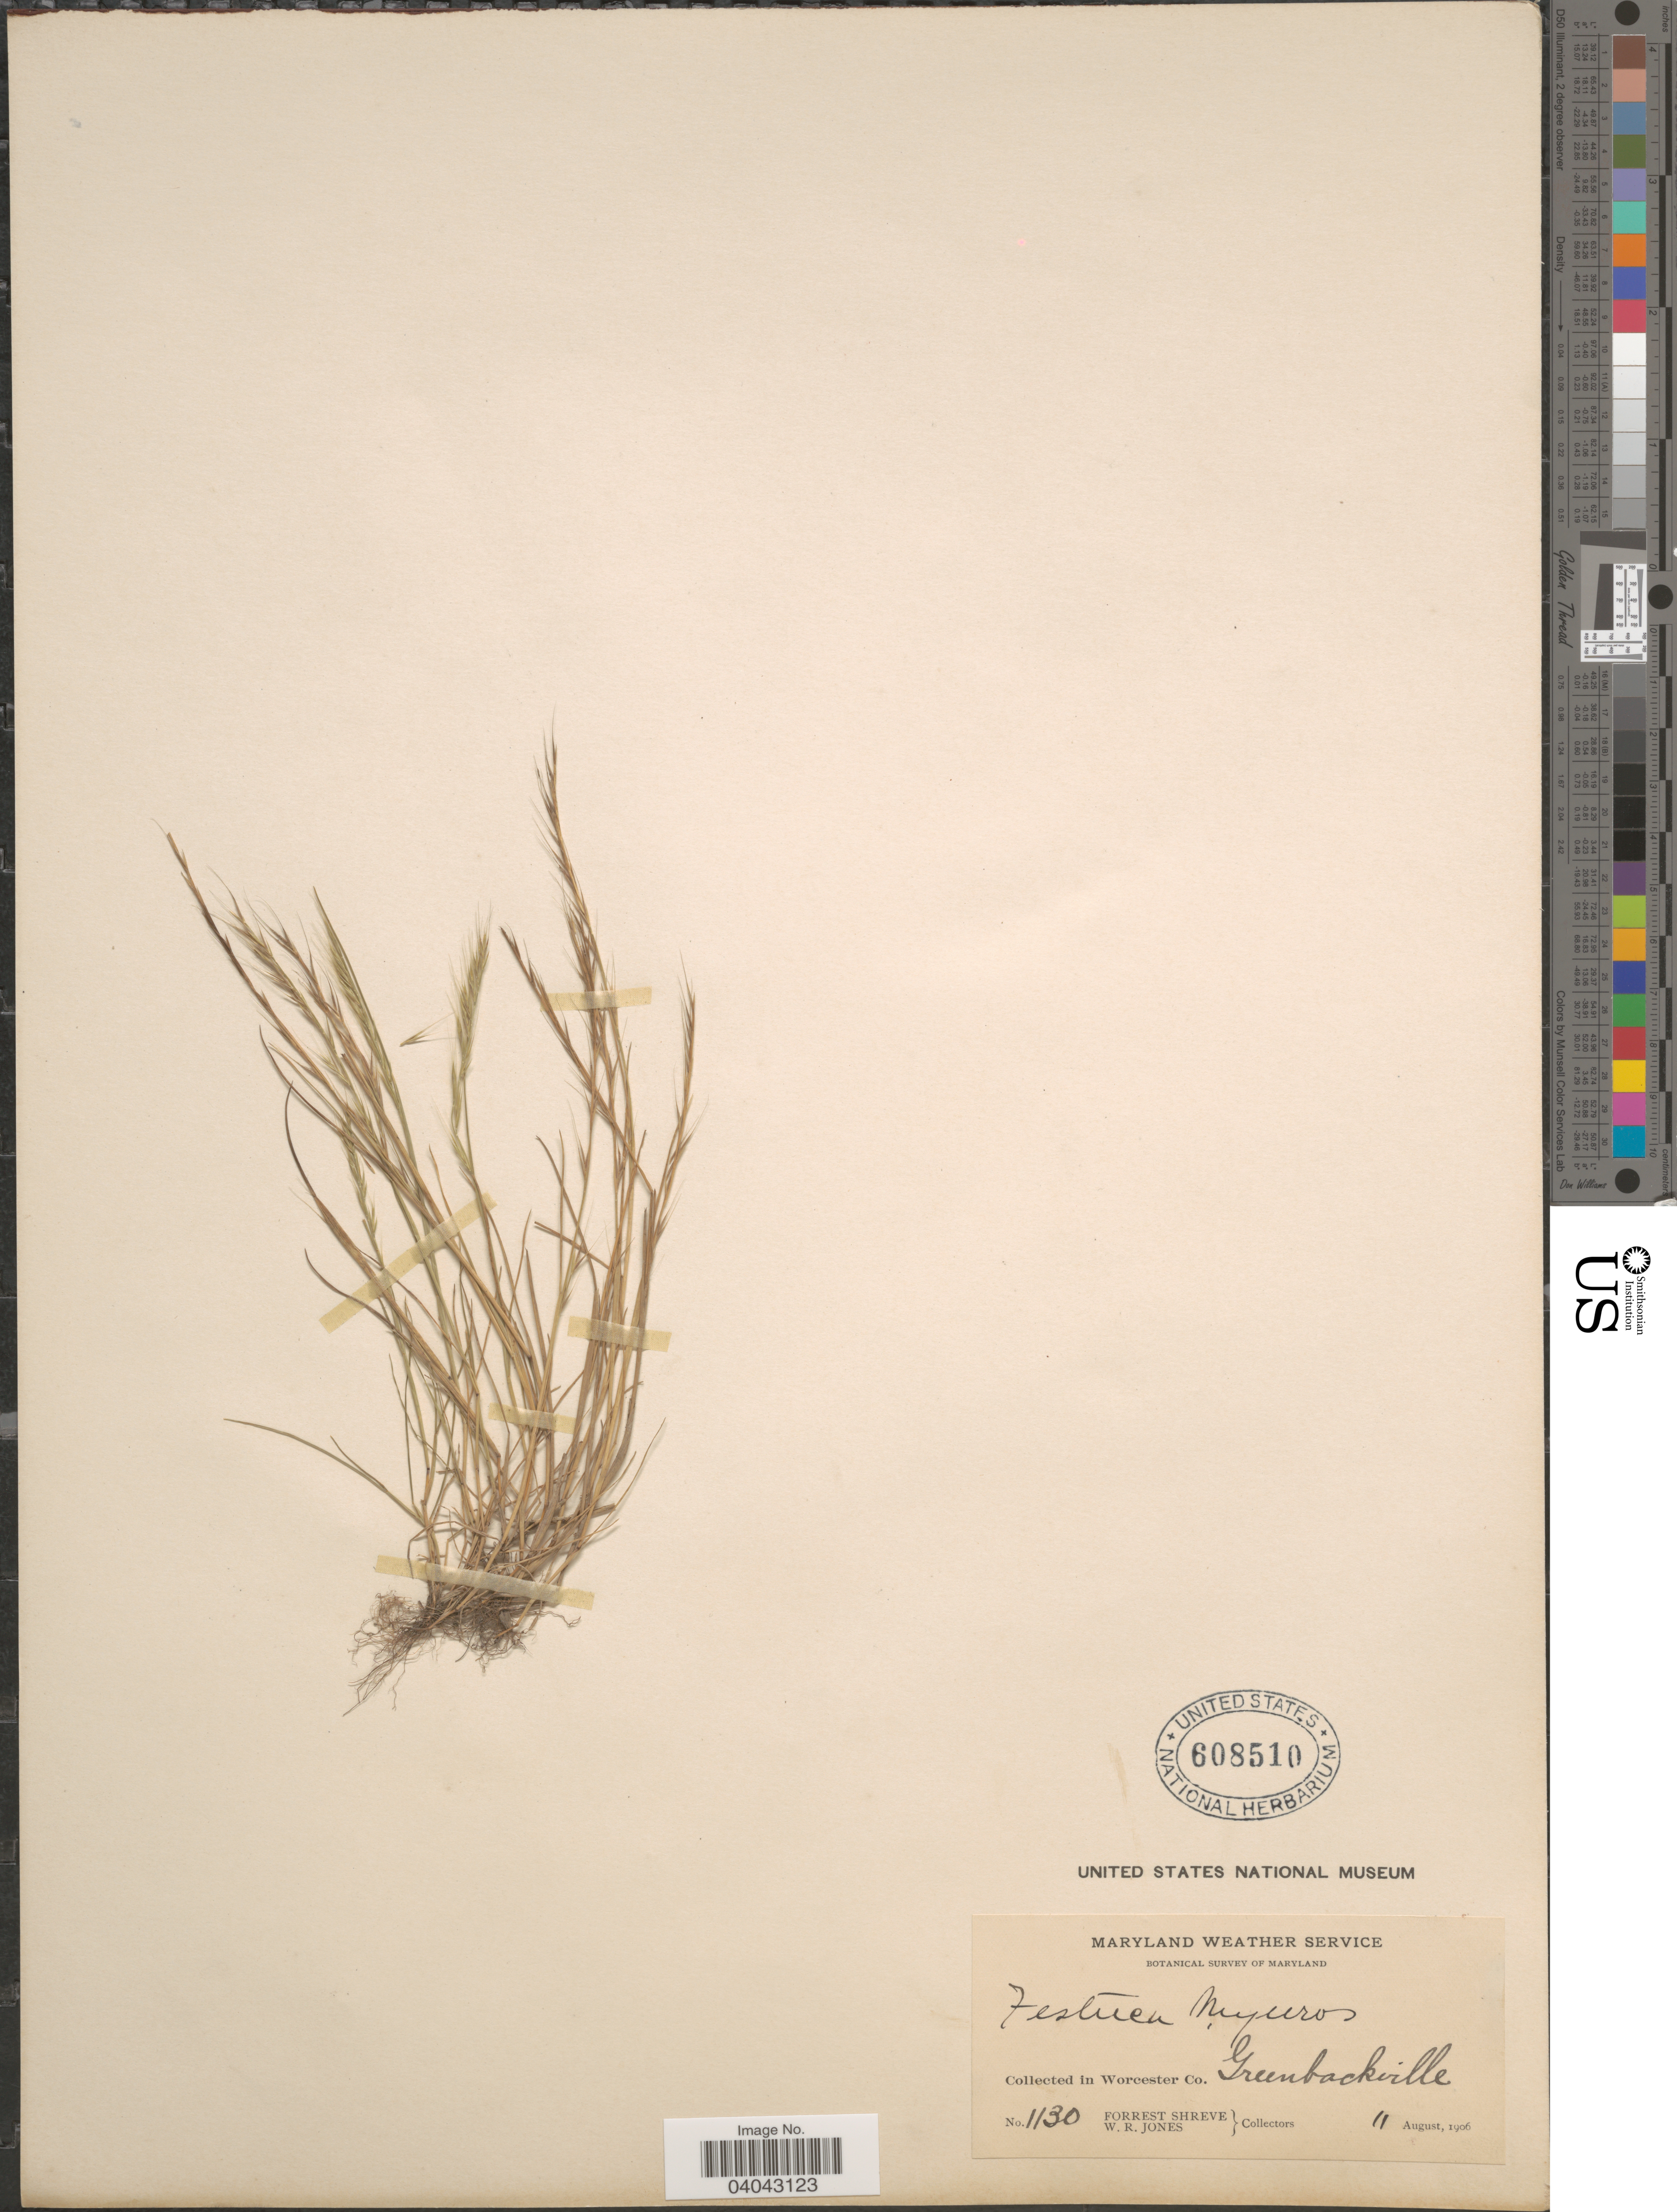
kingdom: Plantae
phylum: Tracheophyta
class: Liliopsida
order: Poales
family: Poaceae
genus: Festuca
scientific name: Festuca myuros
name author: L.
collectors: F. Shreve & W. R. Jones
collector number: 1130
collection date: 1906-08-11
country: United States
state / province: Maryland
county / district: Worcester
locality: In Worcester Co. Greenbackville.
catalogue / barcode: US 608510